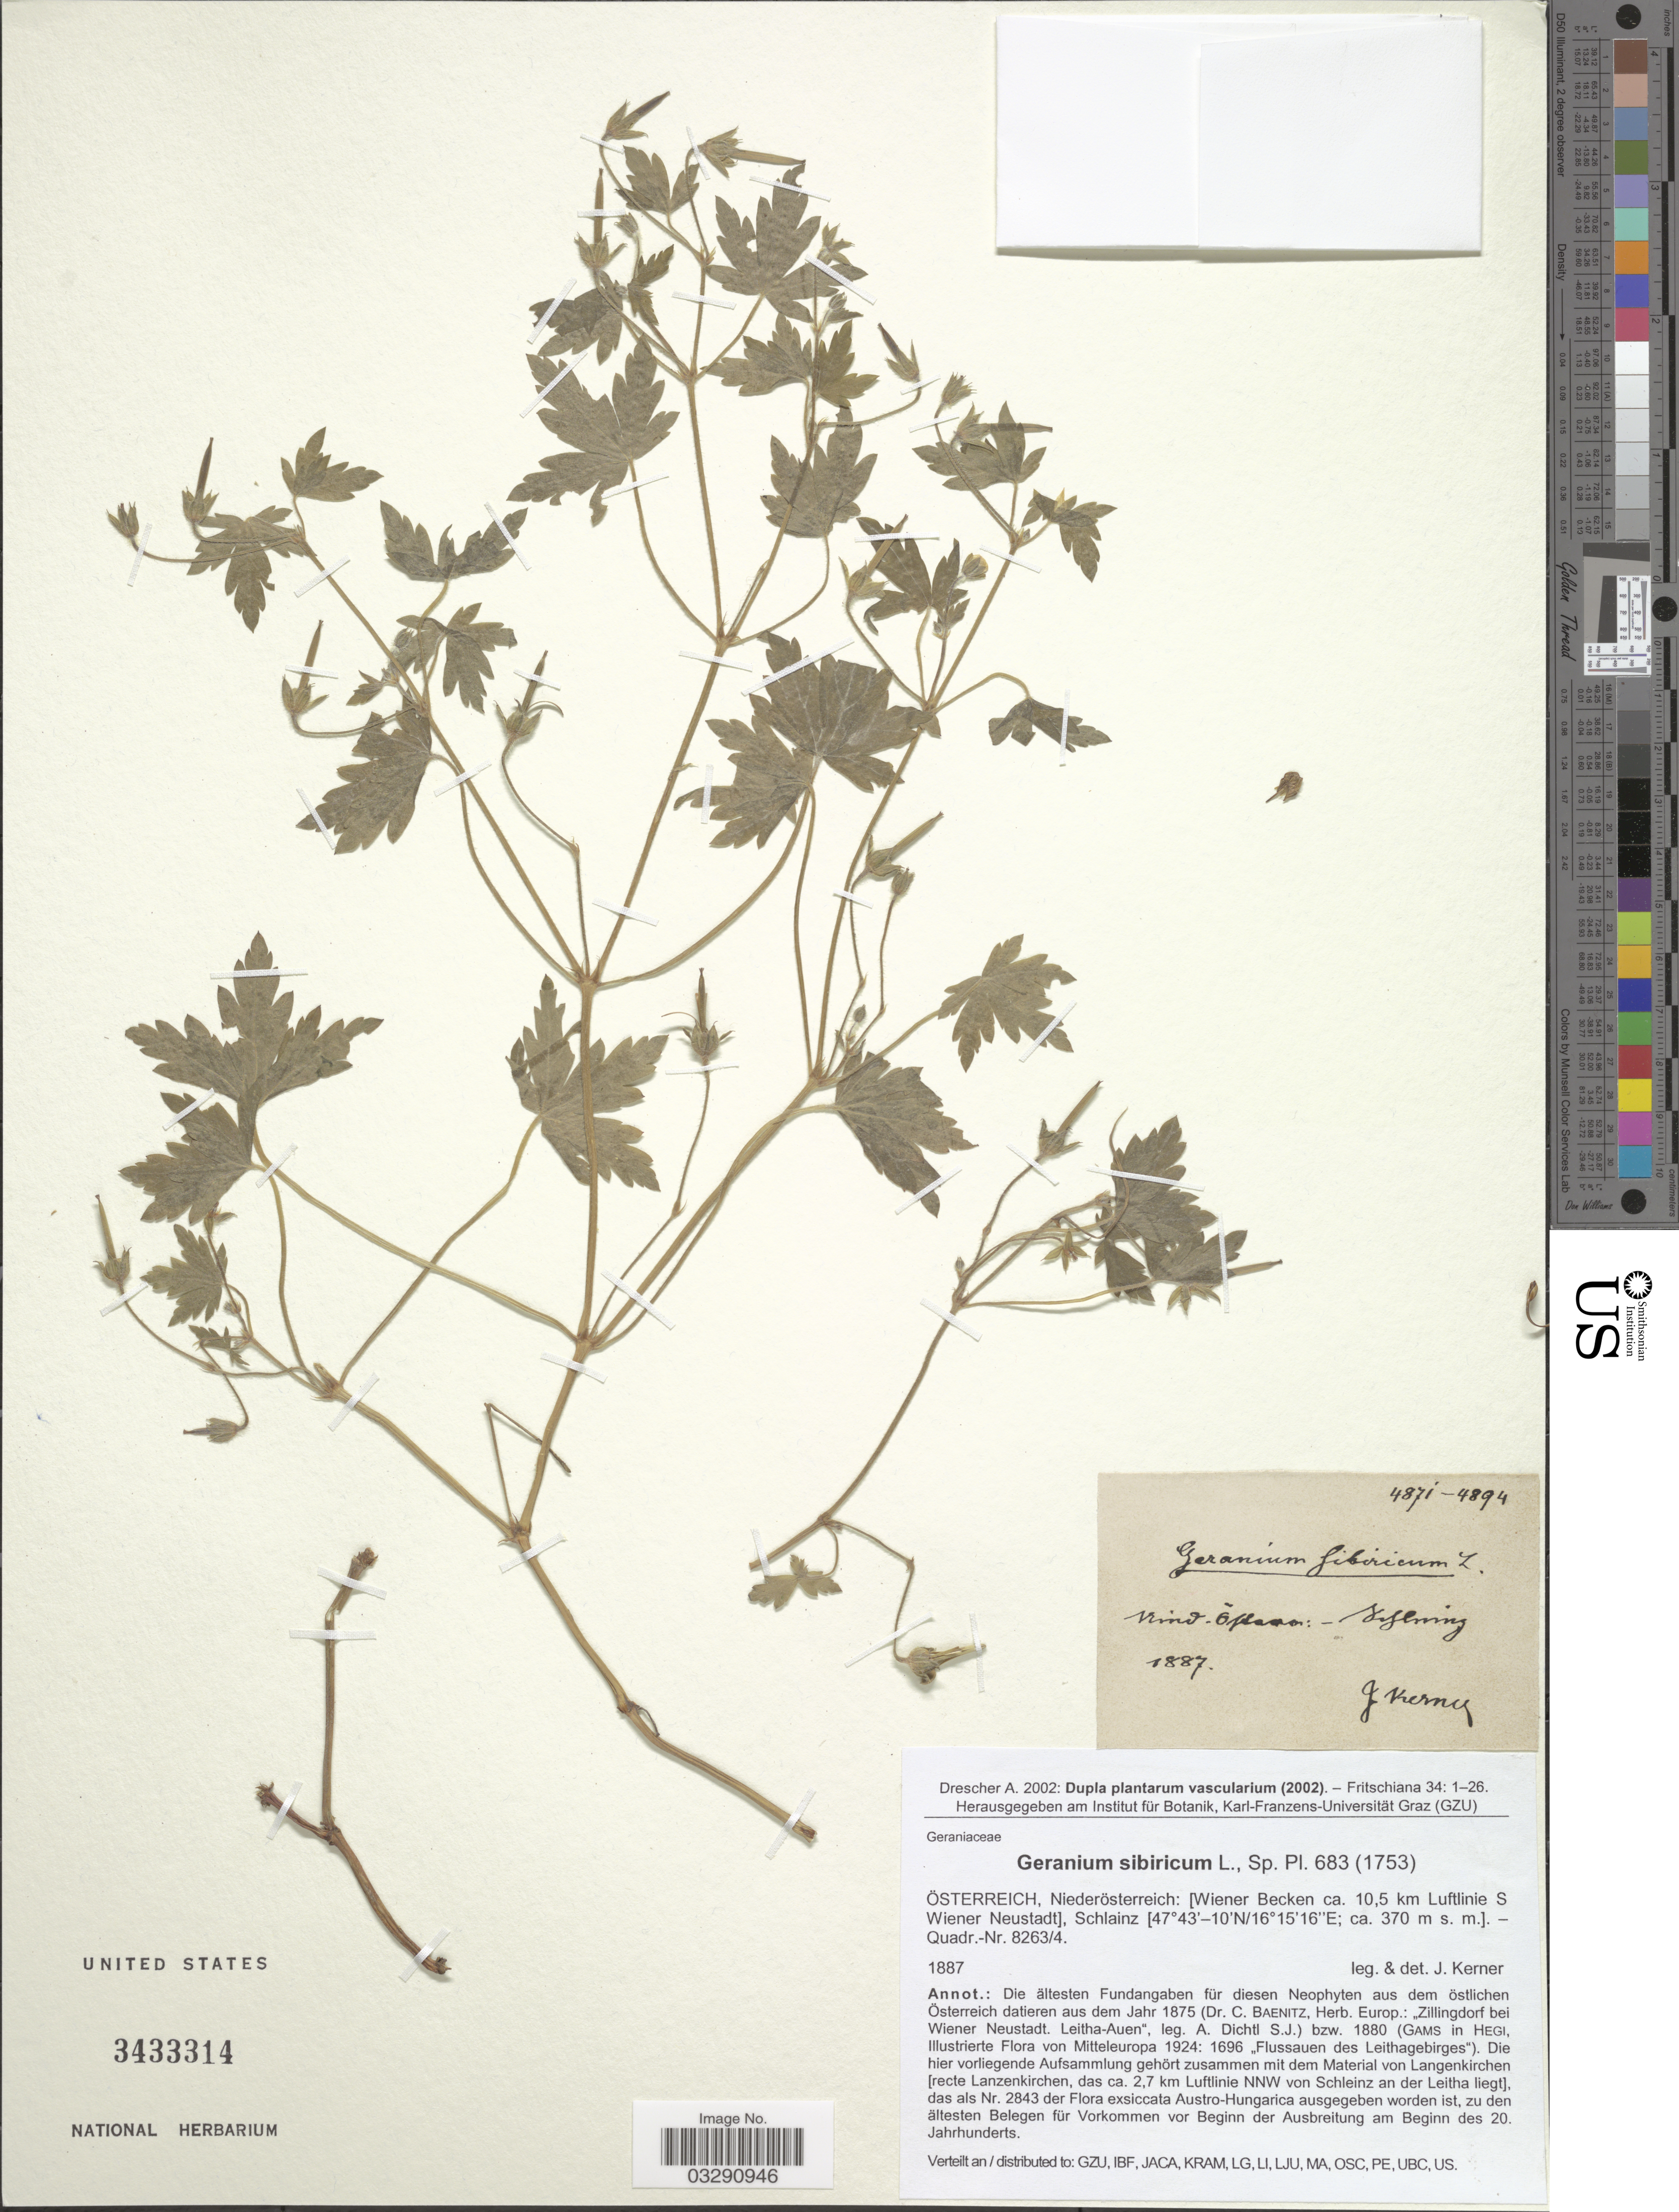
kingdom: Plantae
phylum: Tracheophyta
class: Magnoliopsida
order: Geraniales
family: Geraniaceae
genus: Geranium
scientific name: Geranium sibiricum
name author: L.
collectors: J. Kerner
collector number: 4871-4894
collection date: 1887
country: Austria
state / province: Niederosterreich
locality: Österreich [Wiener Becken ca. 10,5 km Luftlinie S Wiener Neustadt], Schlainz, Quadr.-Nr.8263/4.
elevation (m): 370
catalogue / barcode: US 3433314